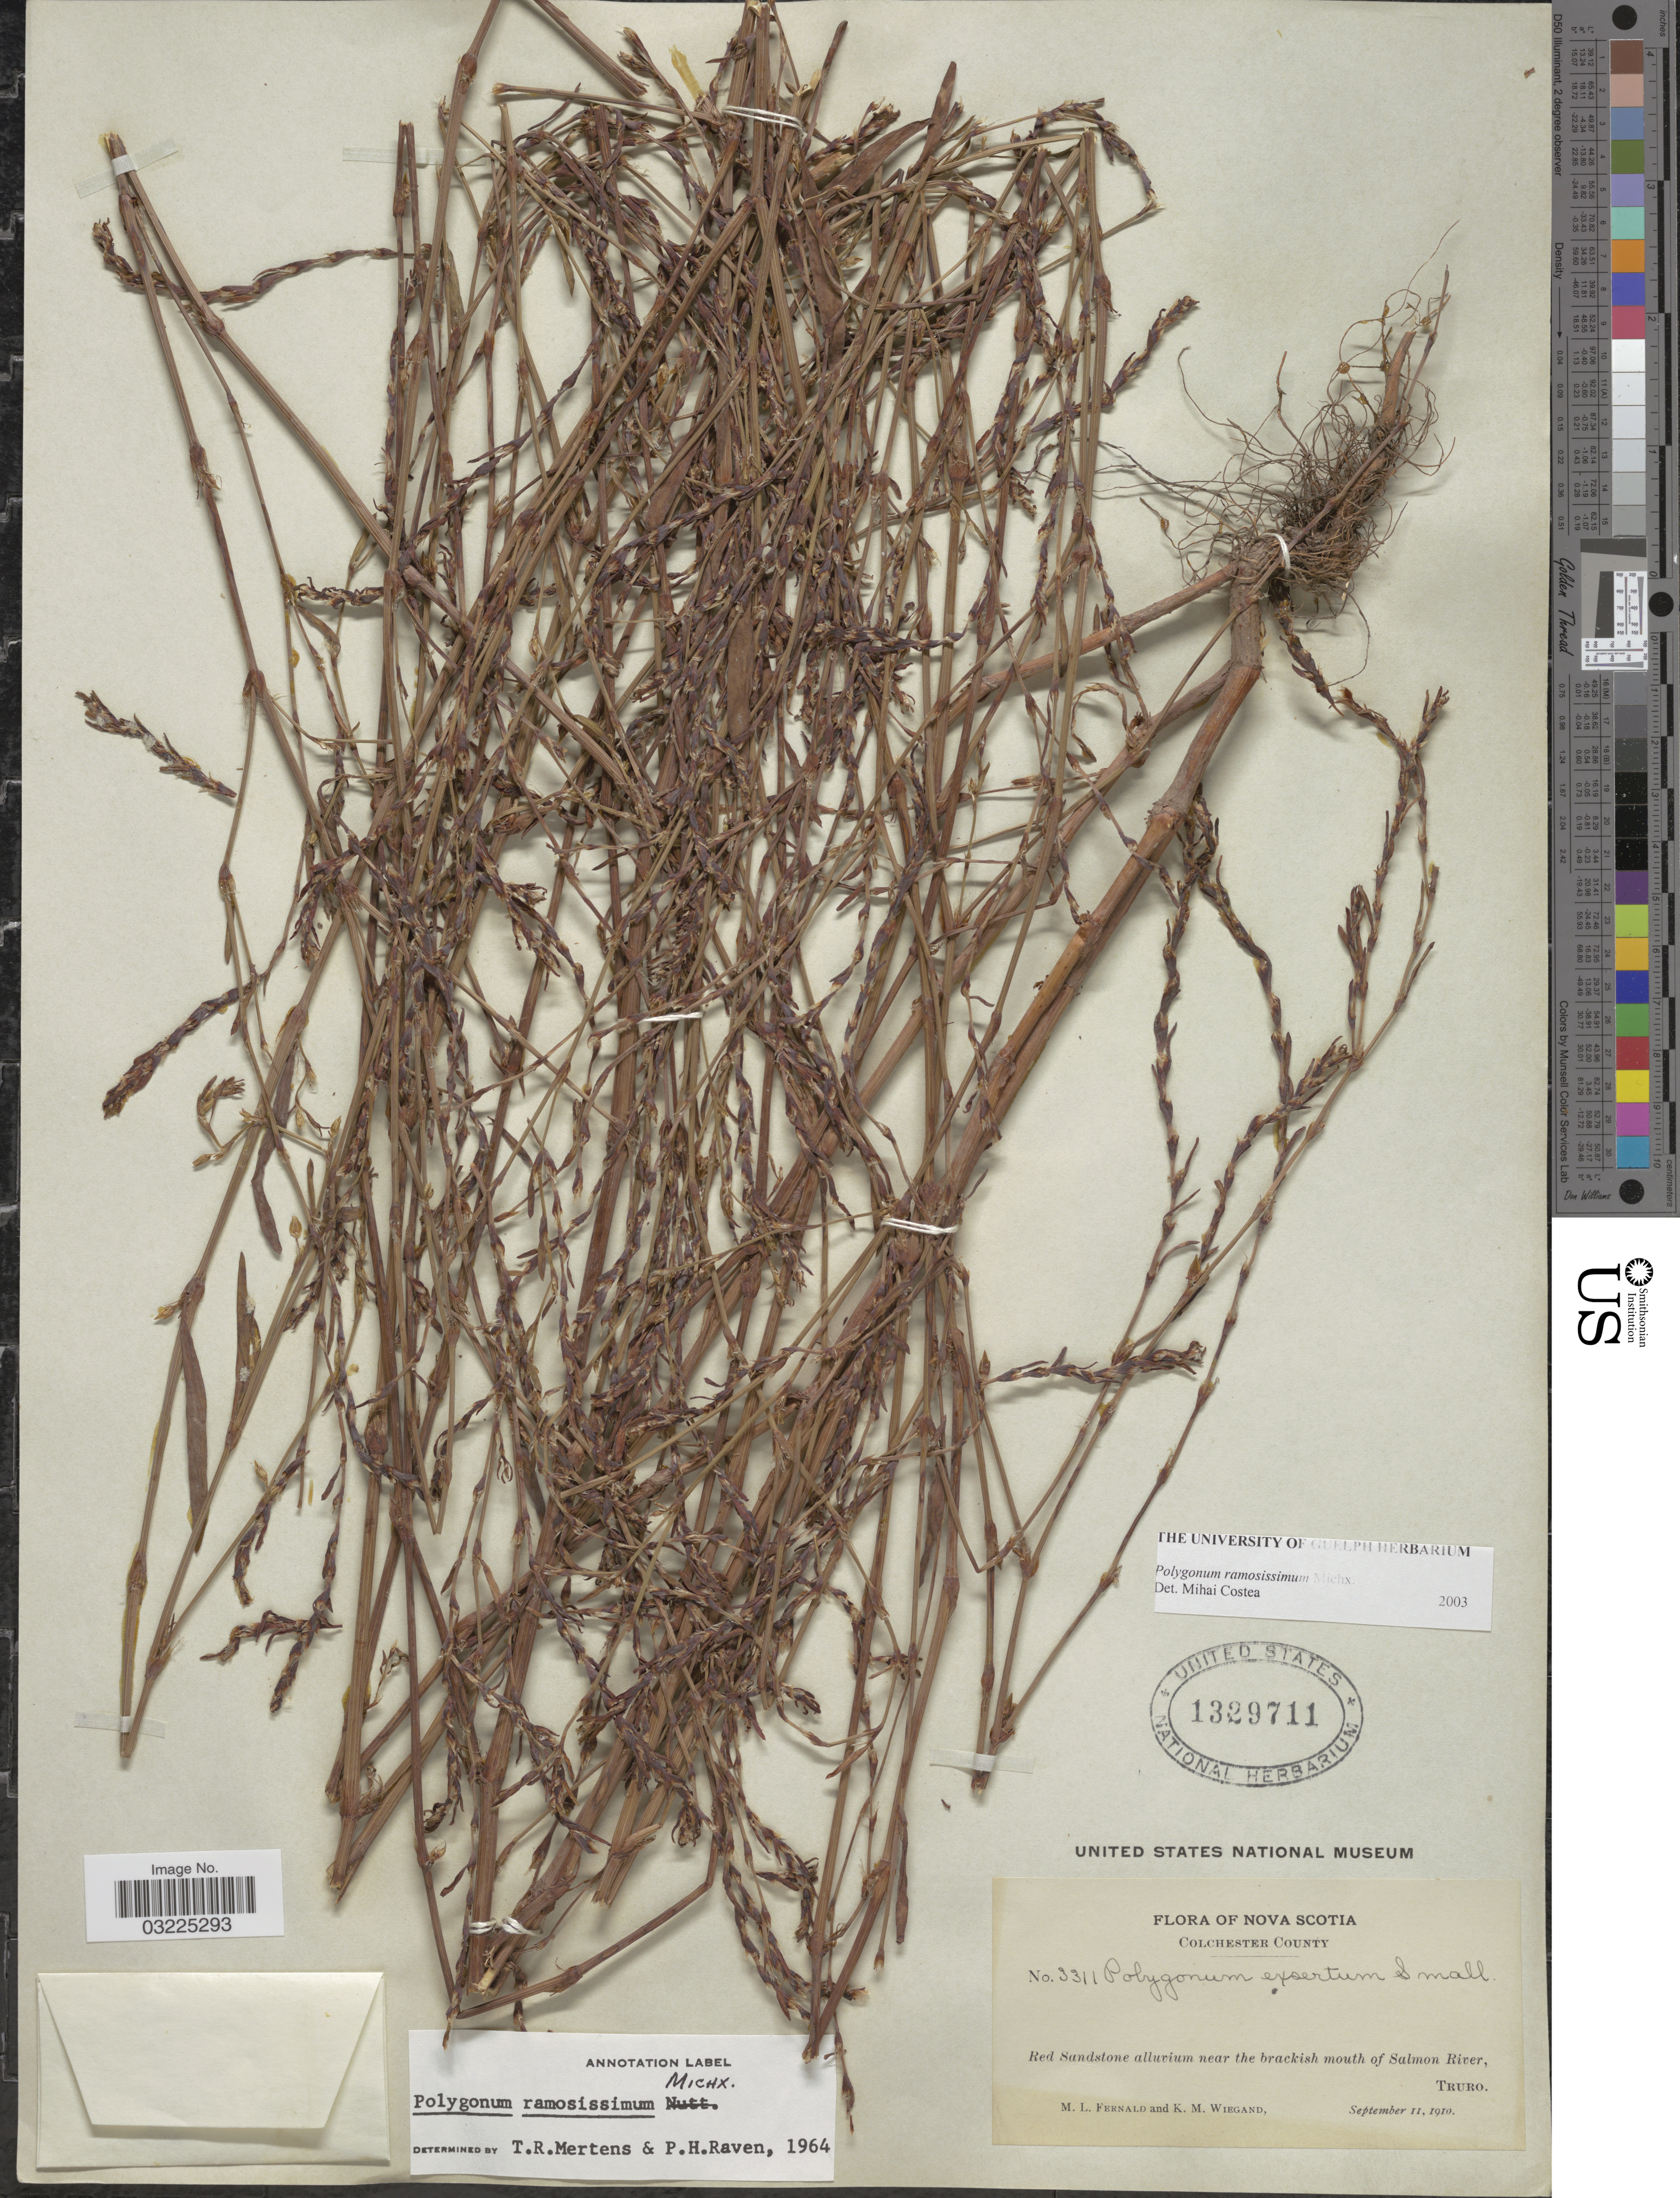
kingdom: Plantae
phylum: Tracheophyta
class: Magnoliopsida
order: Caryophyllales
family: Polygonaceae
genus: Polygonum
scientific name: Polygonum ramosissimum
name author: Michx.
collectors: M. L. Fernald & K. M. Wiegand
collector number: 3311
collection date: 1910-09-11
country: Canada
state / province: Nova Scotia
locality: Colchester County. Near the brackish mouth of Salmon River, Truro.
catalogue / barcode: US 1329711